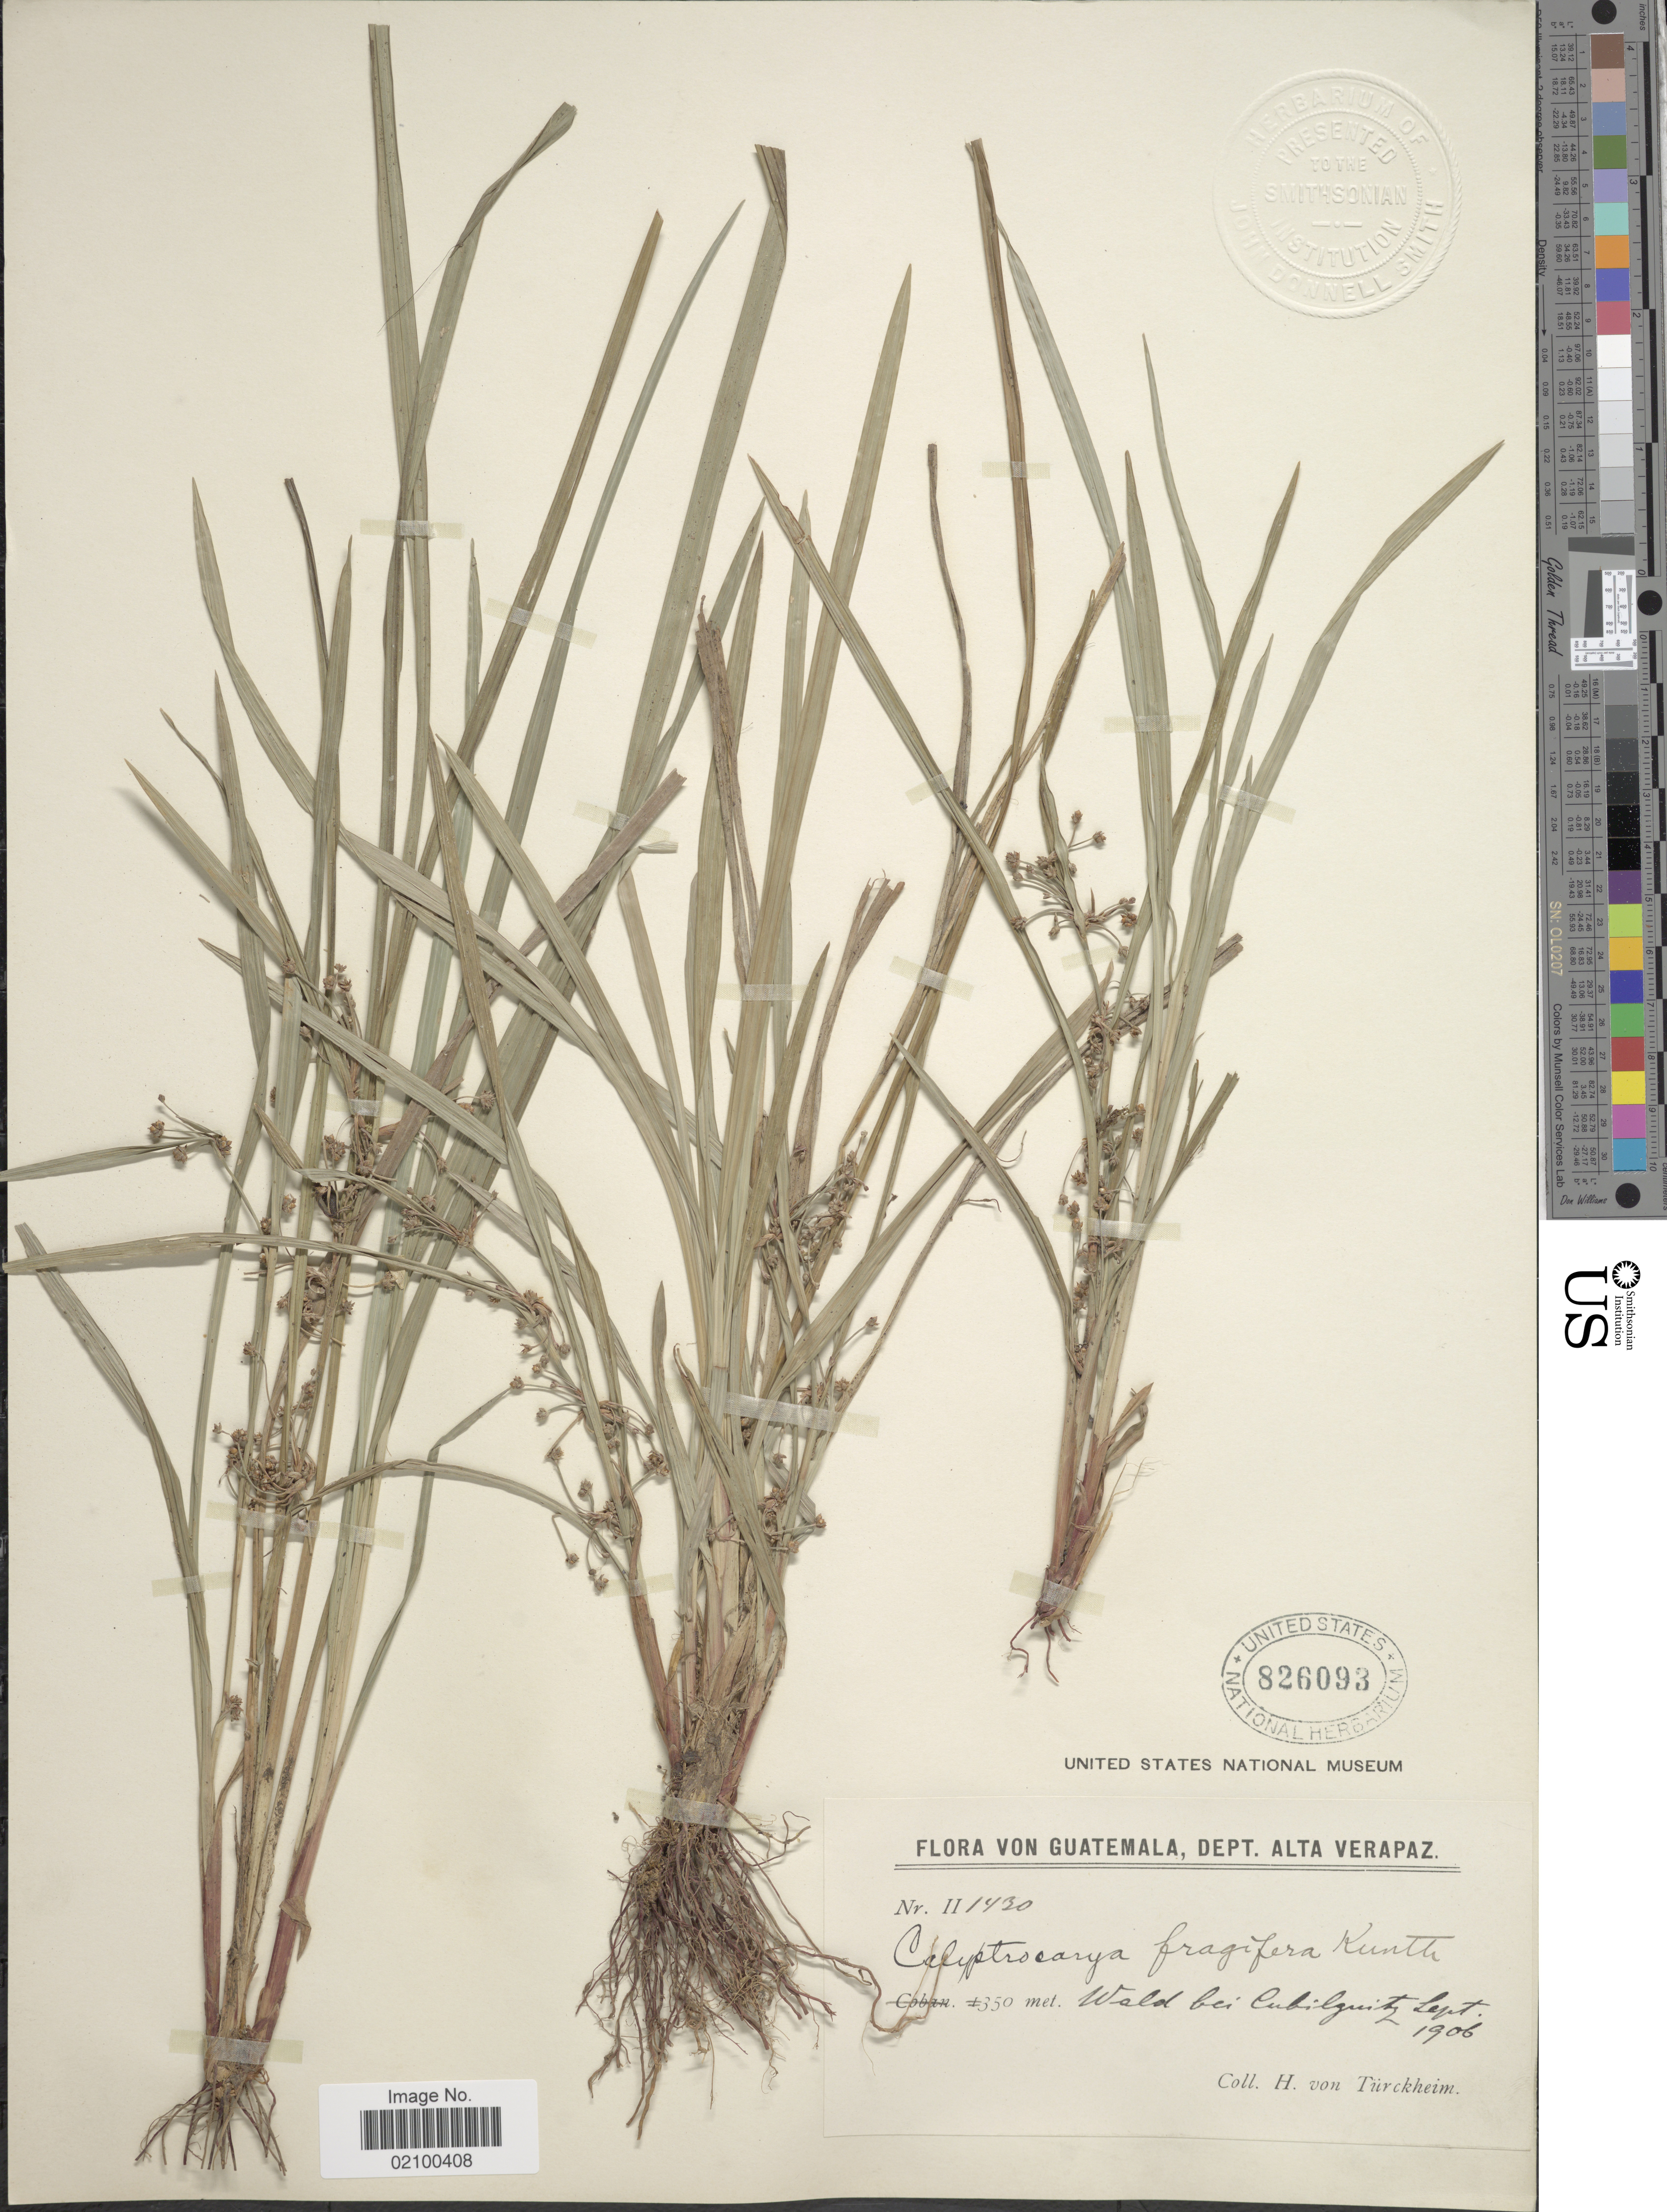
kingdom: Plantae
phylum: Tracheophyta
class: Liliopsida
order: Poales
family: Cyperaceae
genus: Calyptrocarya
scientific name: Calyptrocarya glomerulata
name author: (Brongn.) Urb.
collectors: H. von Türckheim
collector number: II 1430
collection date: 1906-09-02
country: Guatemala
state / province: Alta Verapaz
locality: Wald bei Cubilquitz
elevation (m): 350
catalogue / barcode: US 826093